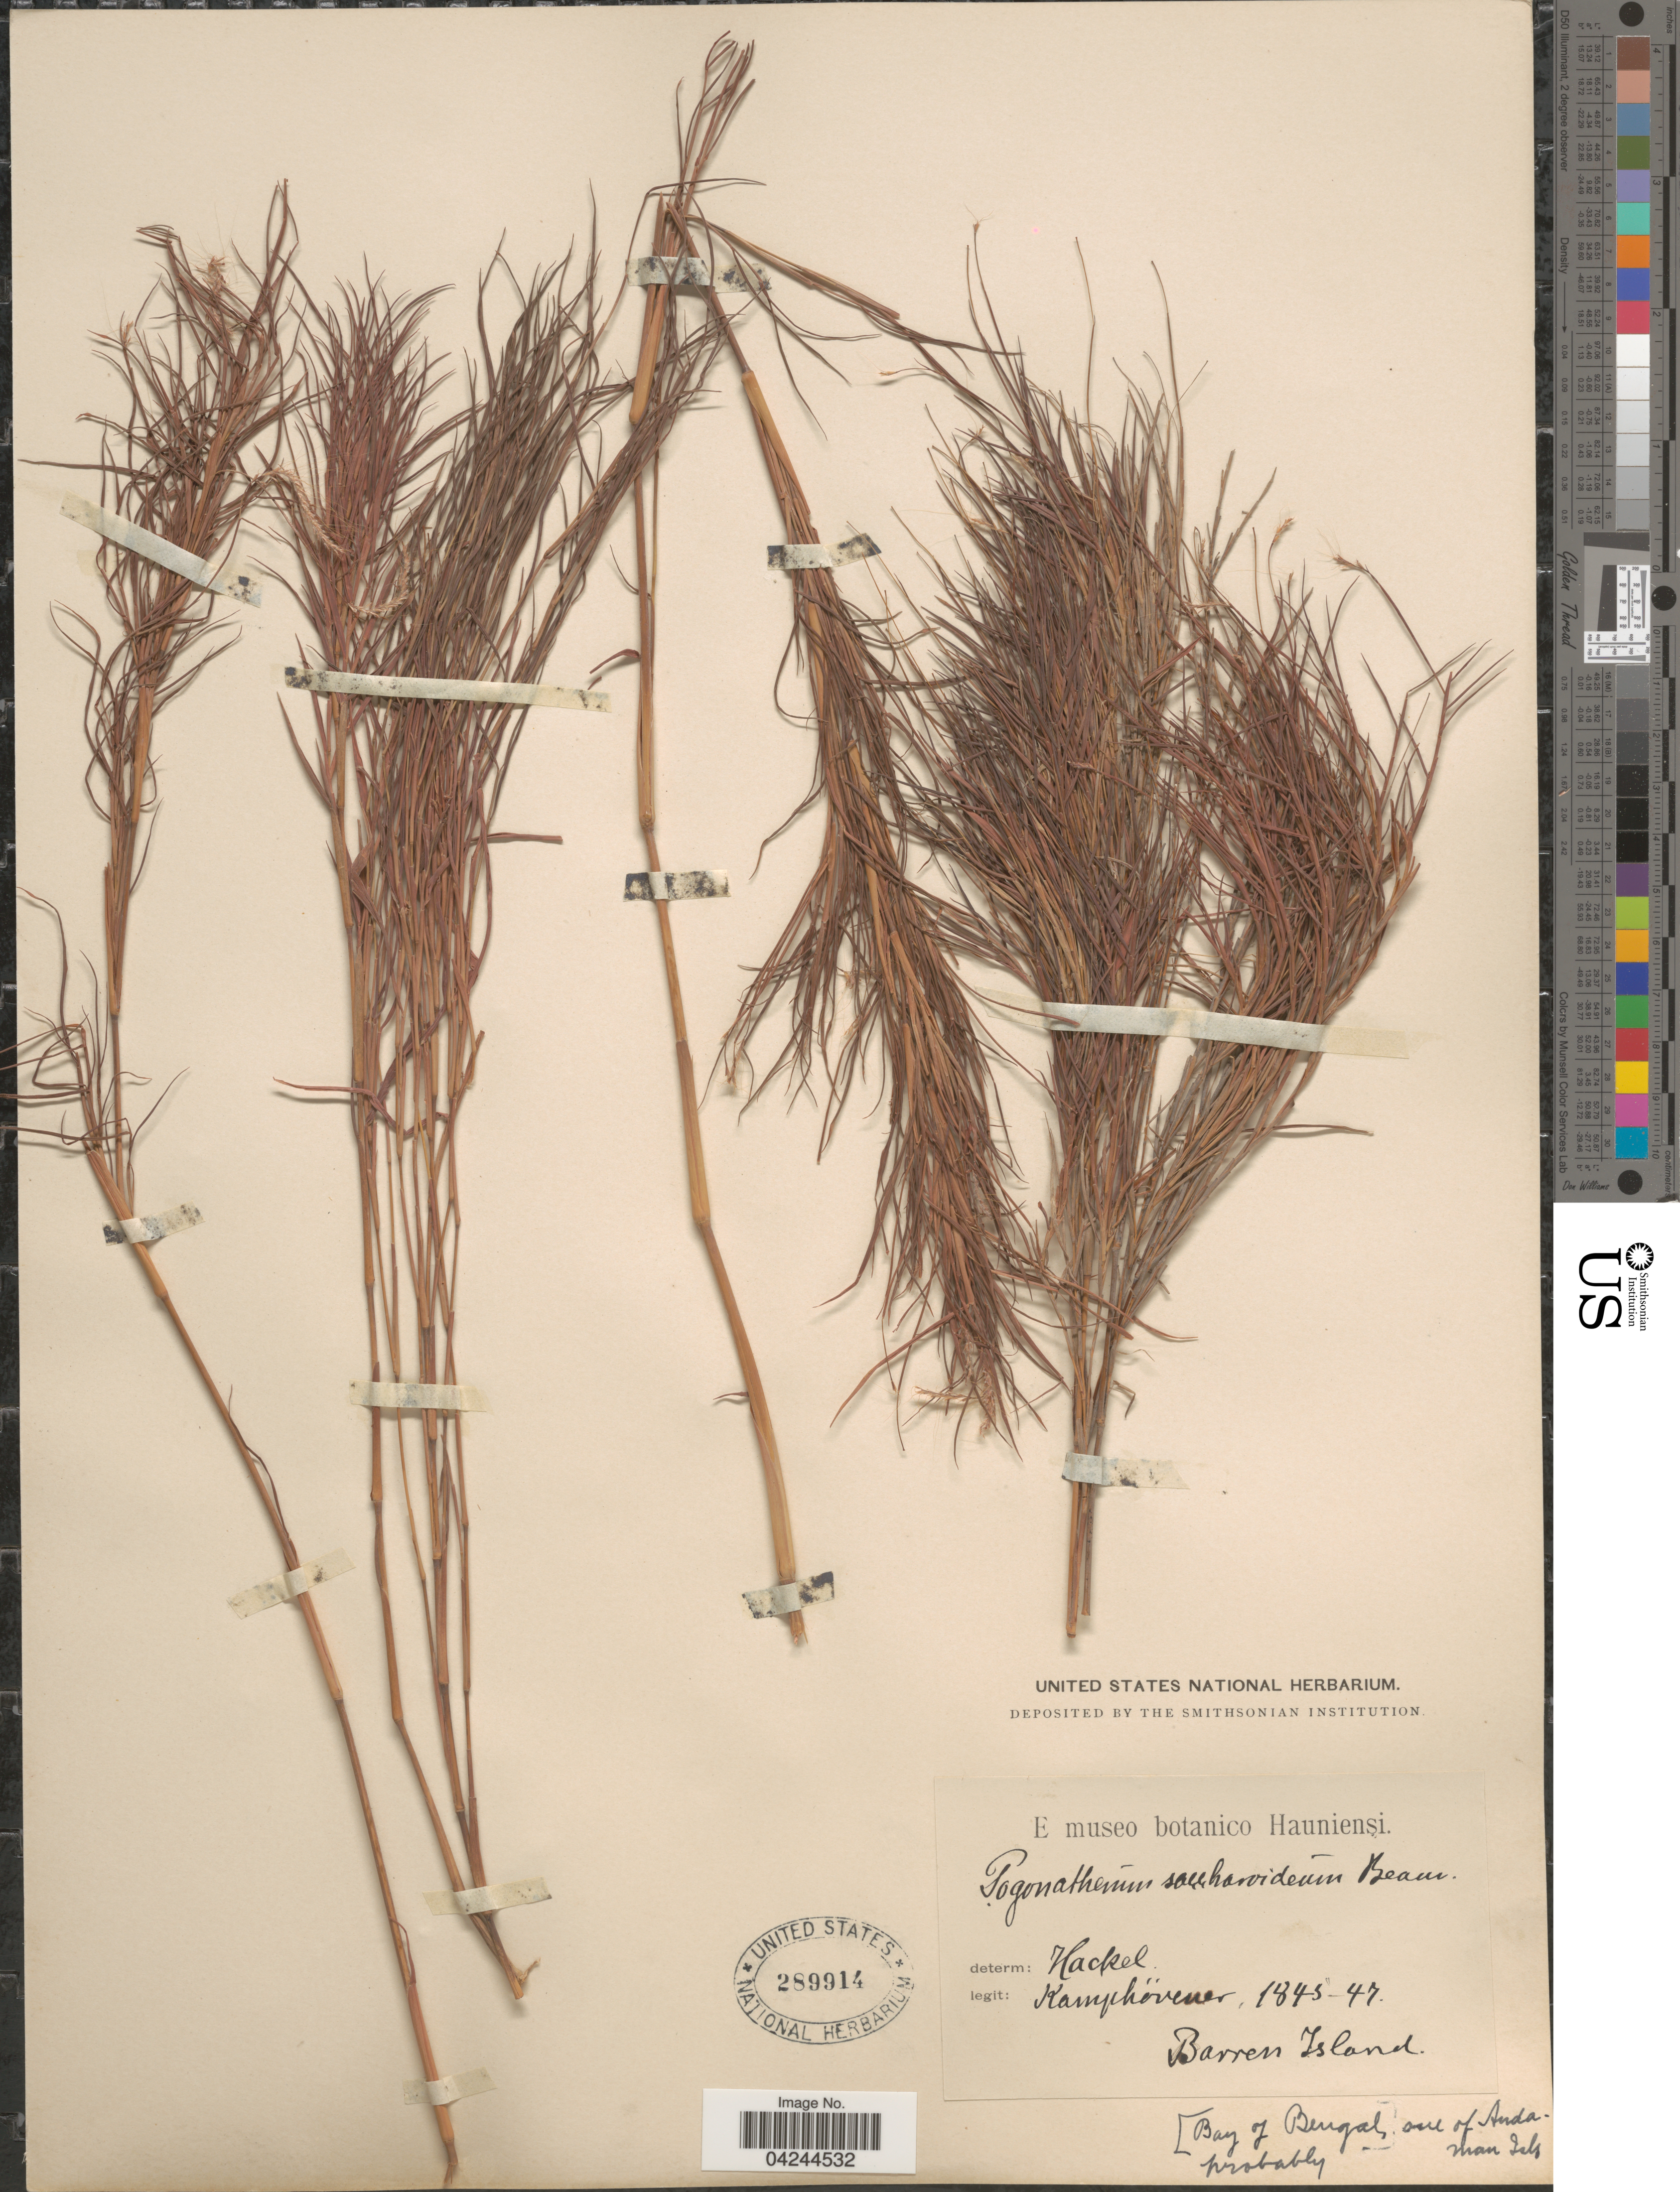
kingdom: Plantae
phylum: Tracheophyta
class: Liliopsida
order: Poales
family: Poaceae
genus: Pogonatherum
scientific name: Pogonatherum crinitum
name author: (Thunb.) Kunth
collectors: B. Kamphövener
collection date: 1845/1847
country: India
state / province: Andaman and Nicobar Islands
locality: Barren Island. [Bay of Bengal, one of Andaman Isls.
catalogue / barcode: US 289914